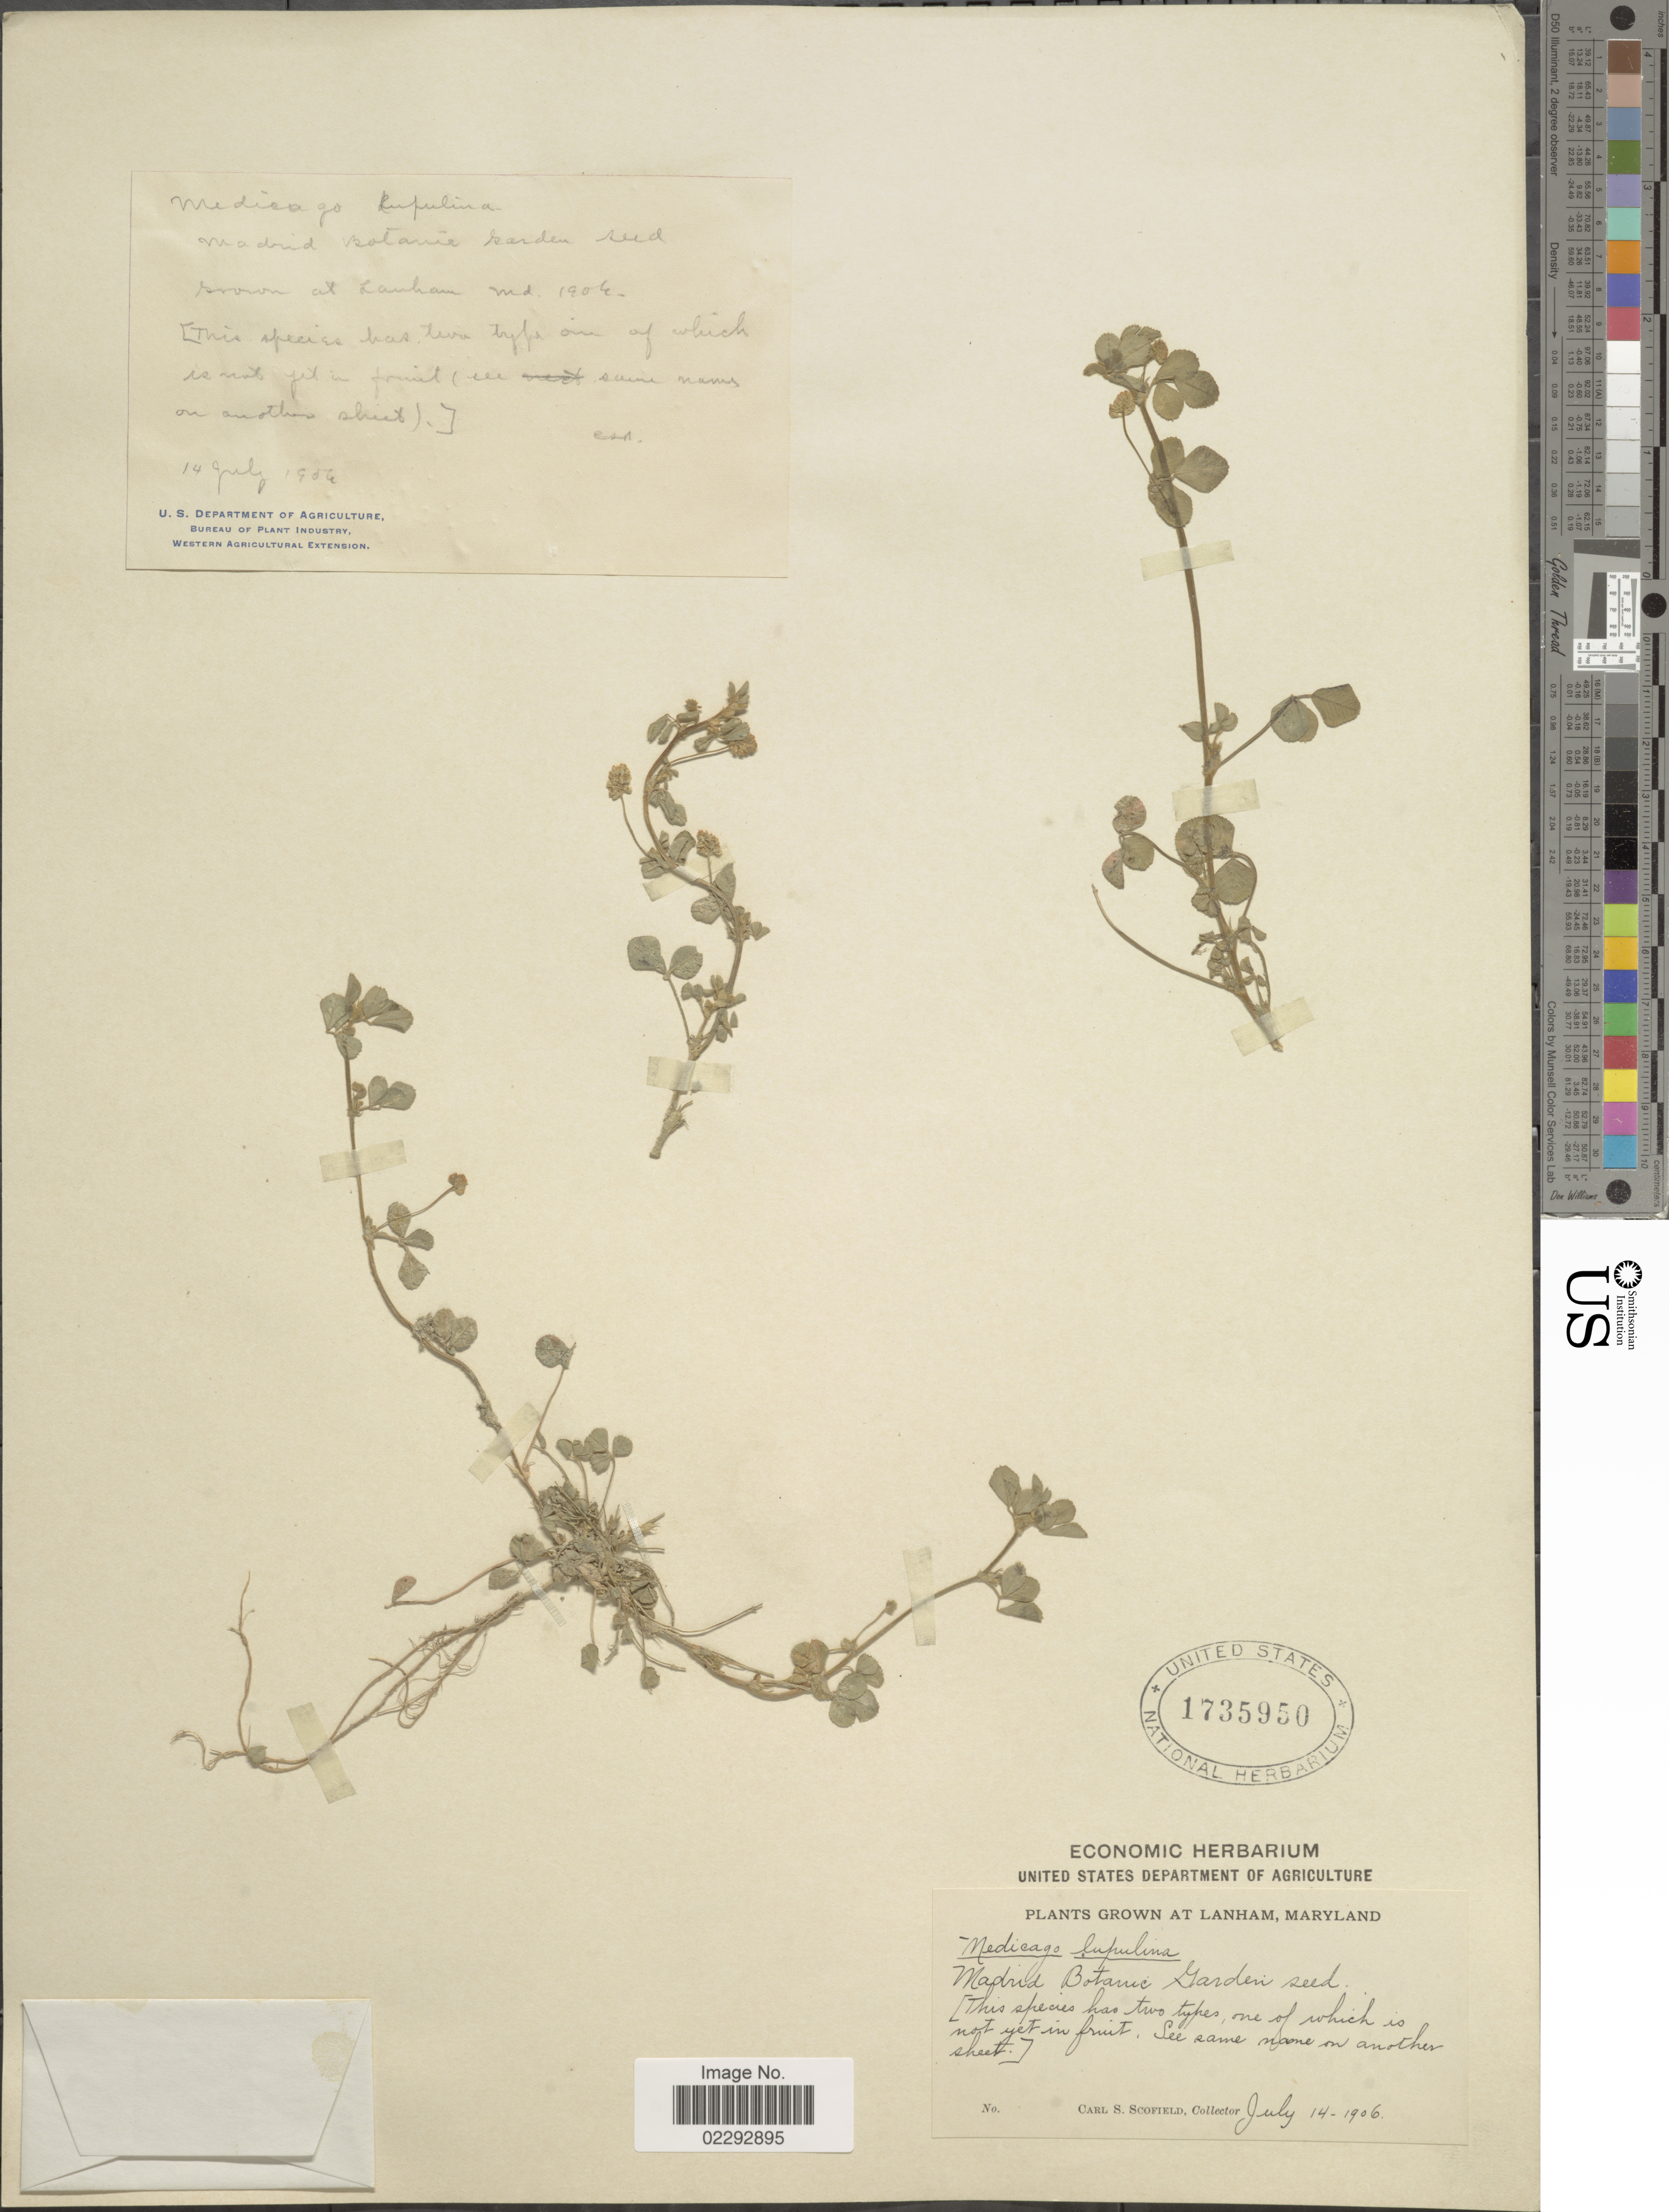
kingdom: Plantae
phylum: Tracheophyta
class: Magnoliopsida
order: Fabales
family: Fabaceae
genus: Medicago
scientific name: Medicago lupulina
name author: L.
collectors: C. Scofield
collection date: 1906-07-14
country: United States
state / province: Maryland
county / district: Prince George's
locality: At Lanham, Maryland.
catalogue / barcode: US 1735950